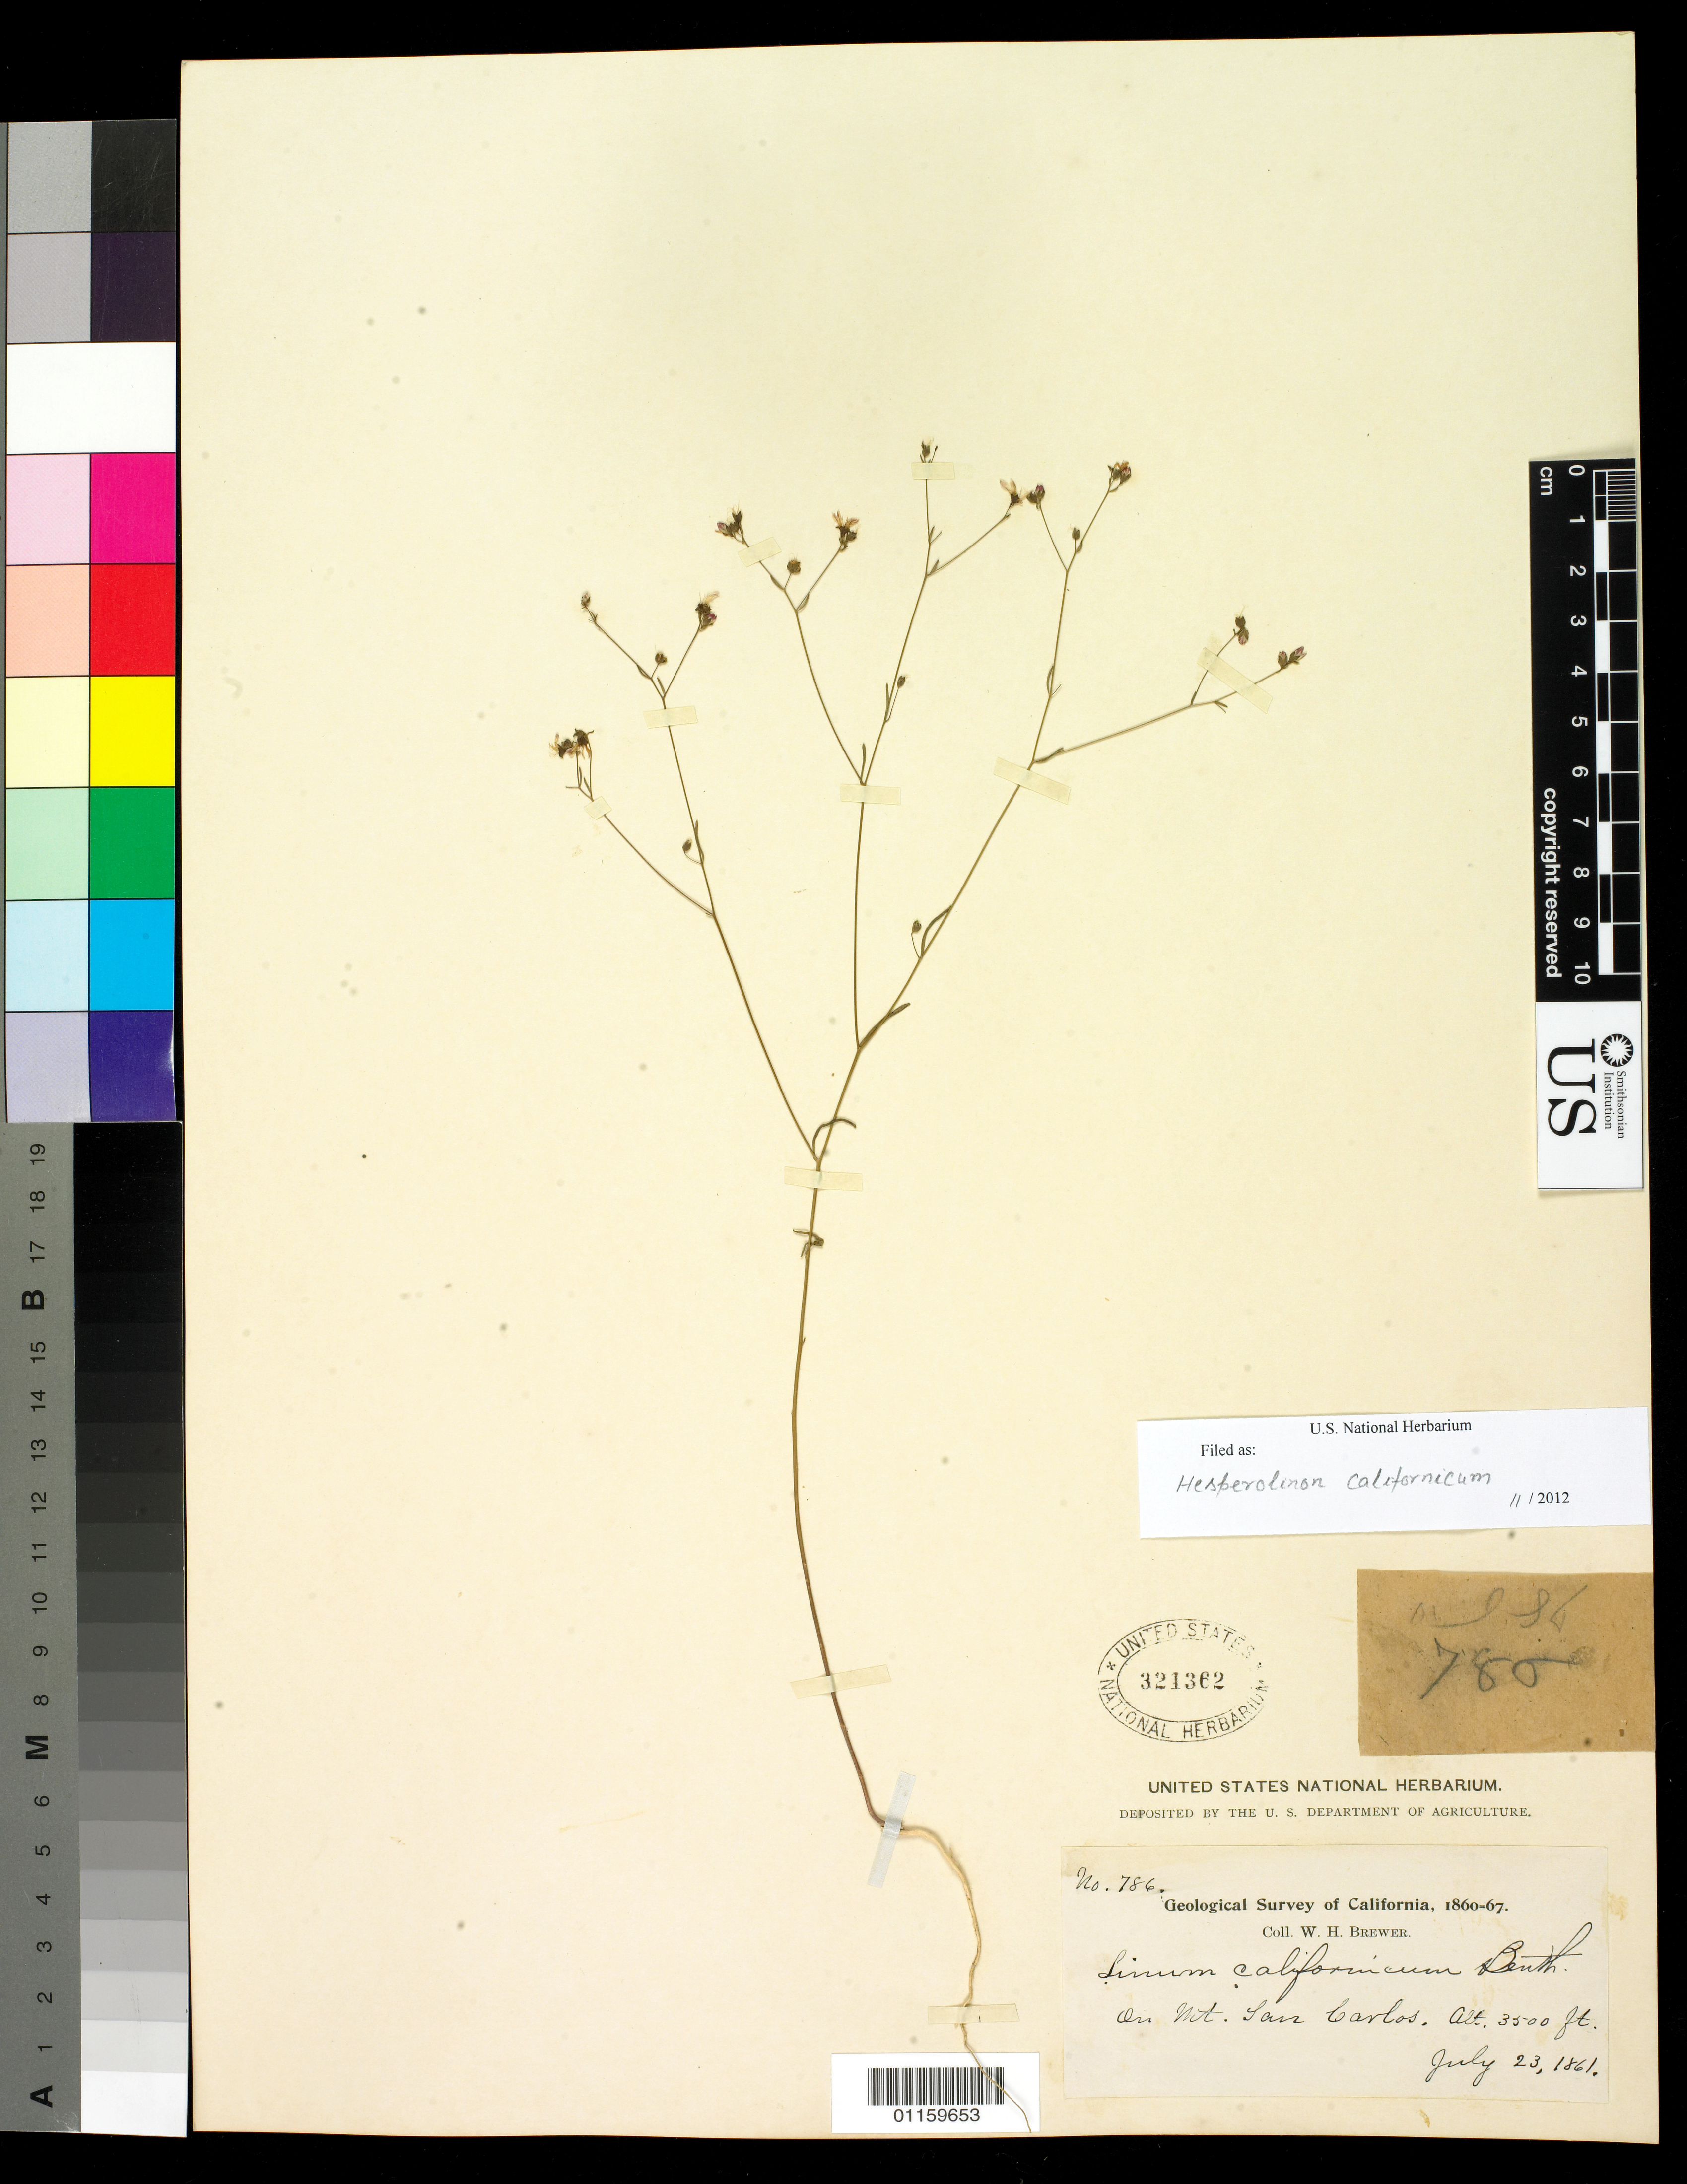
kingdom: Plantae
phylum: Tracheophyta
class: Magnoliopsida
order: Malpighiales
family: Linaceae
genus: Linum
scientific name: Linum sp.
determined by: Strong, Mark T., (BOT), Smithsonian Institution - National Museum of Natural History (UNITED STATES)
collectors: E. Palmer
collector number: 786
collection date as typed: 1876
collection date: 1876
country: United States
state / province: California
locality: Central California.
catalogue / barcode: US 321362